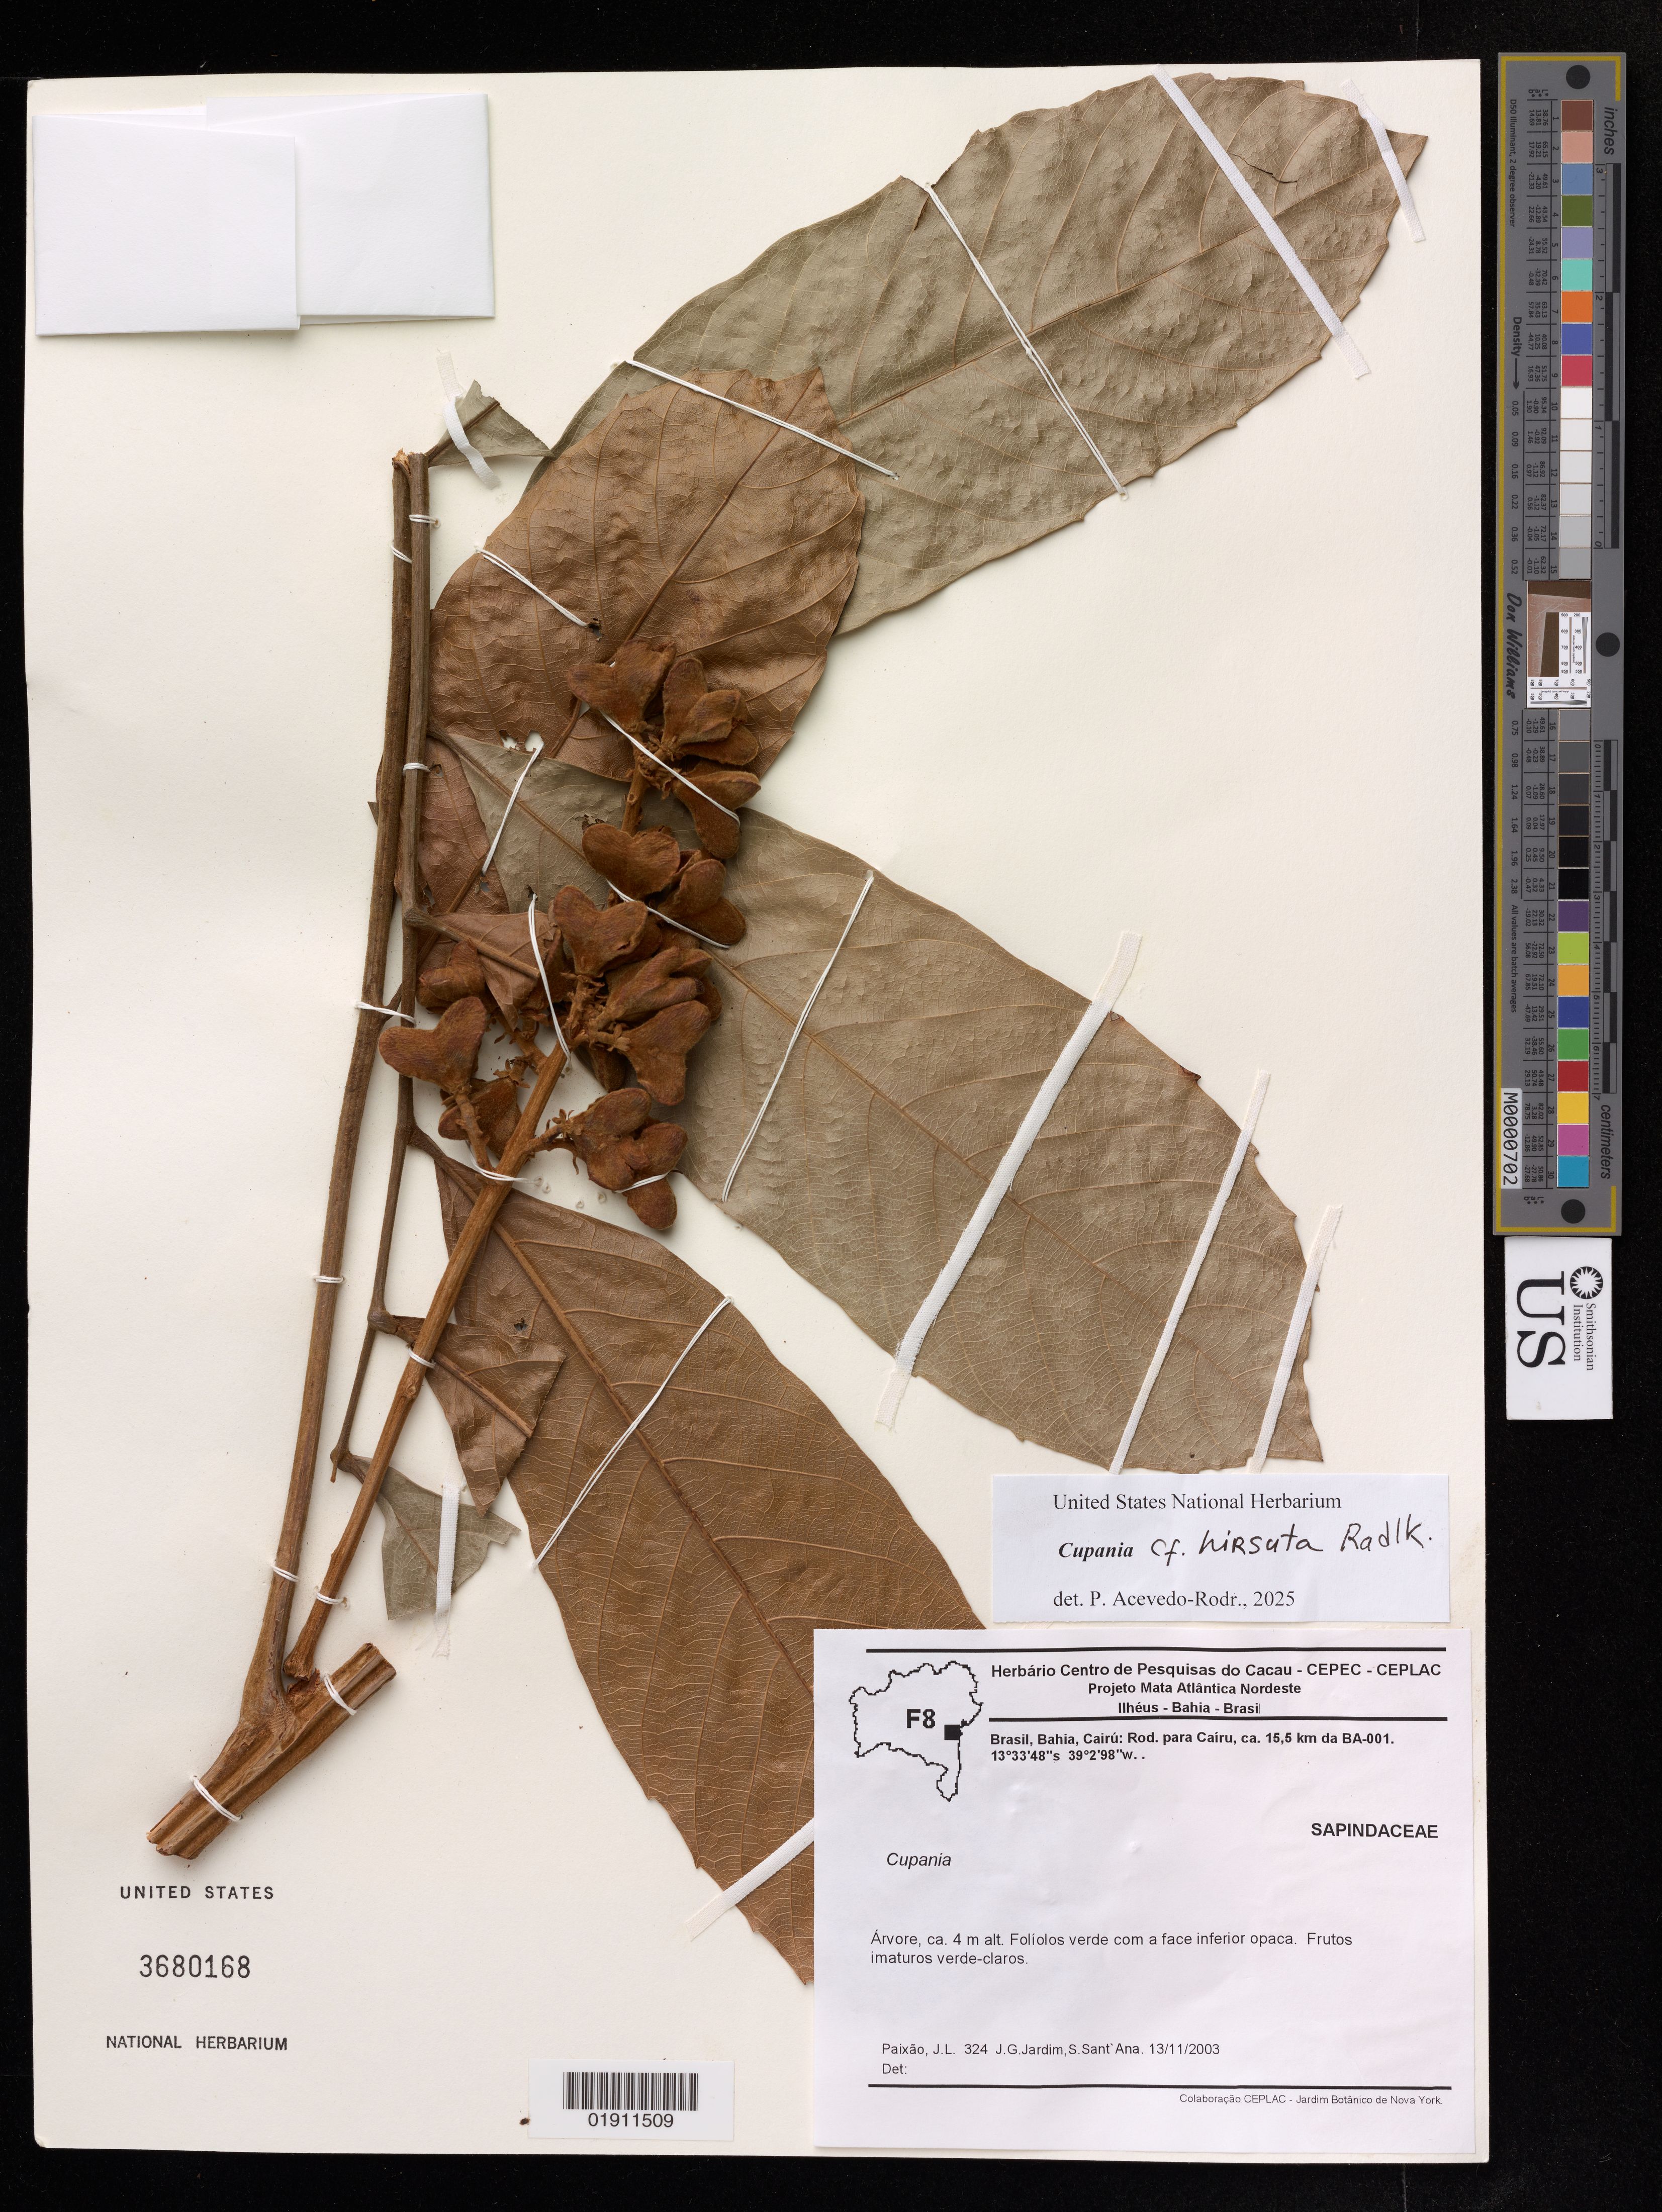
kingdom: Plantae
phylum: Tracheophyta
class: Magnoliopsida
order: Sapindales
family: Sapindaceae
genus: Cupania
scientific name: Cupania hirsuta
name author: Radlk.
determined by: Acevedo-Rodriguez, P., (US), Smithsonian Institution - National Museum of Natural History (UNITED STATES)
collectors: J. L. Paixão, J. G. Járdim & S. C. Sant'Ana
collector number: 324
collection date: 2003-11-13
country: Brazil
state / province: Bahia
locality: Cairú: Rod. para Cairu, ca. 15.5 km da BA-001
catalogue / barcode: US 3680168